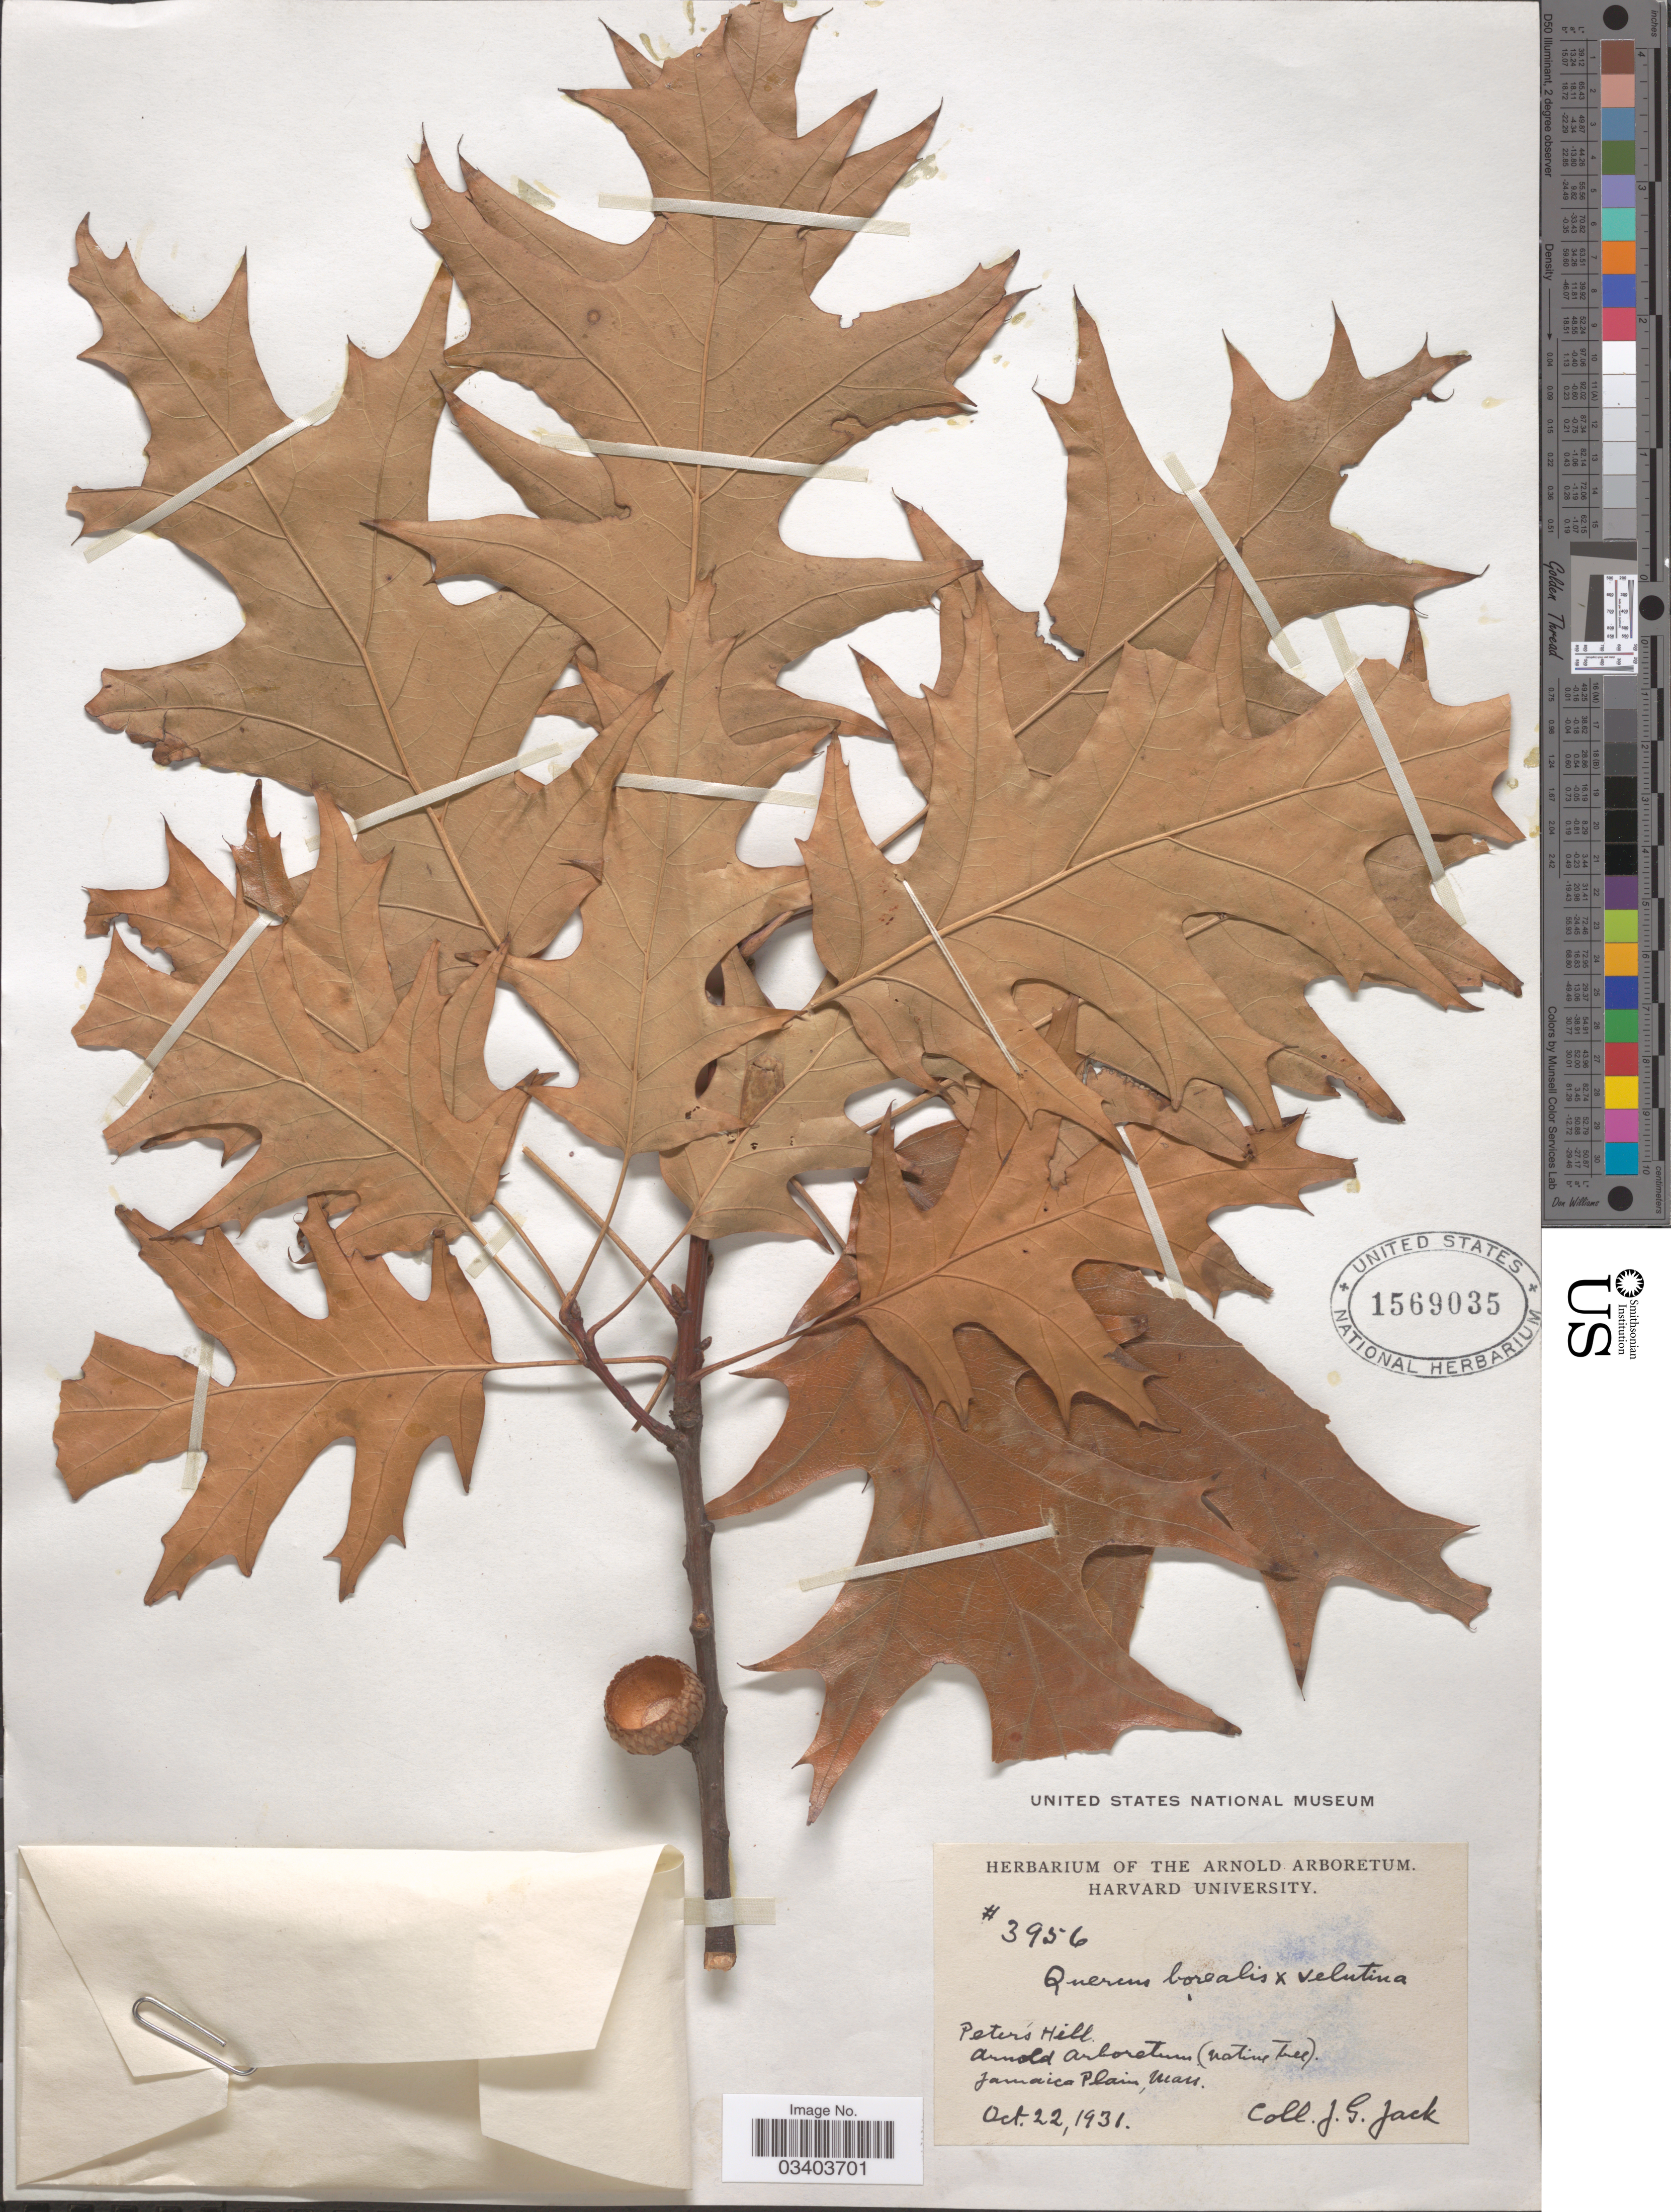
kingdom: Plantae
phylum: Tracheophyta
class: Magnoliopsida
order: Fagales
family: Fagaceae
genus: Quercus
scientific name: Quercus borealis x Q. velutina Lam.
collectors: J. G. Jack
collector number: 3956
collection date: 1931-10-22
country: United States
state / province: Massachusetts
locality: Peter's Hill. Arnold Arboretum. Jamaica Plain.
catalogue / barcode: US 1569035